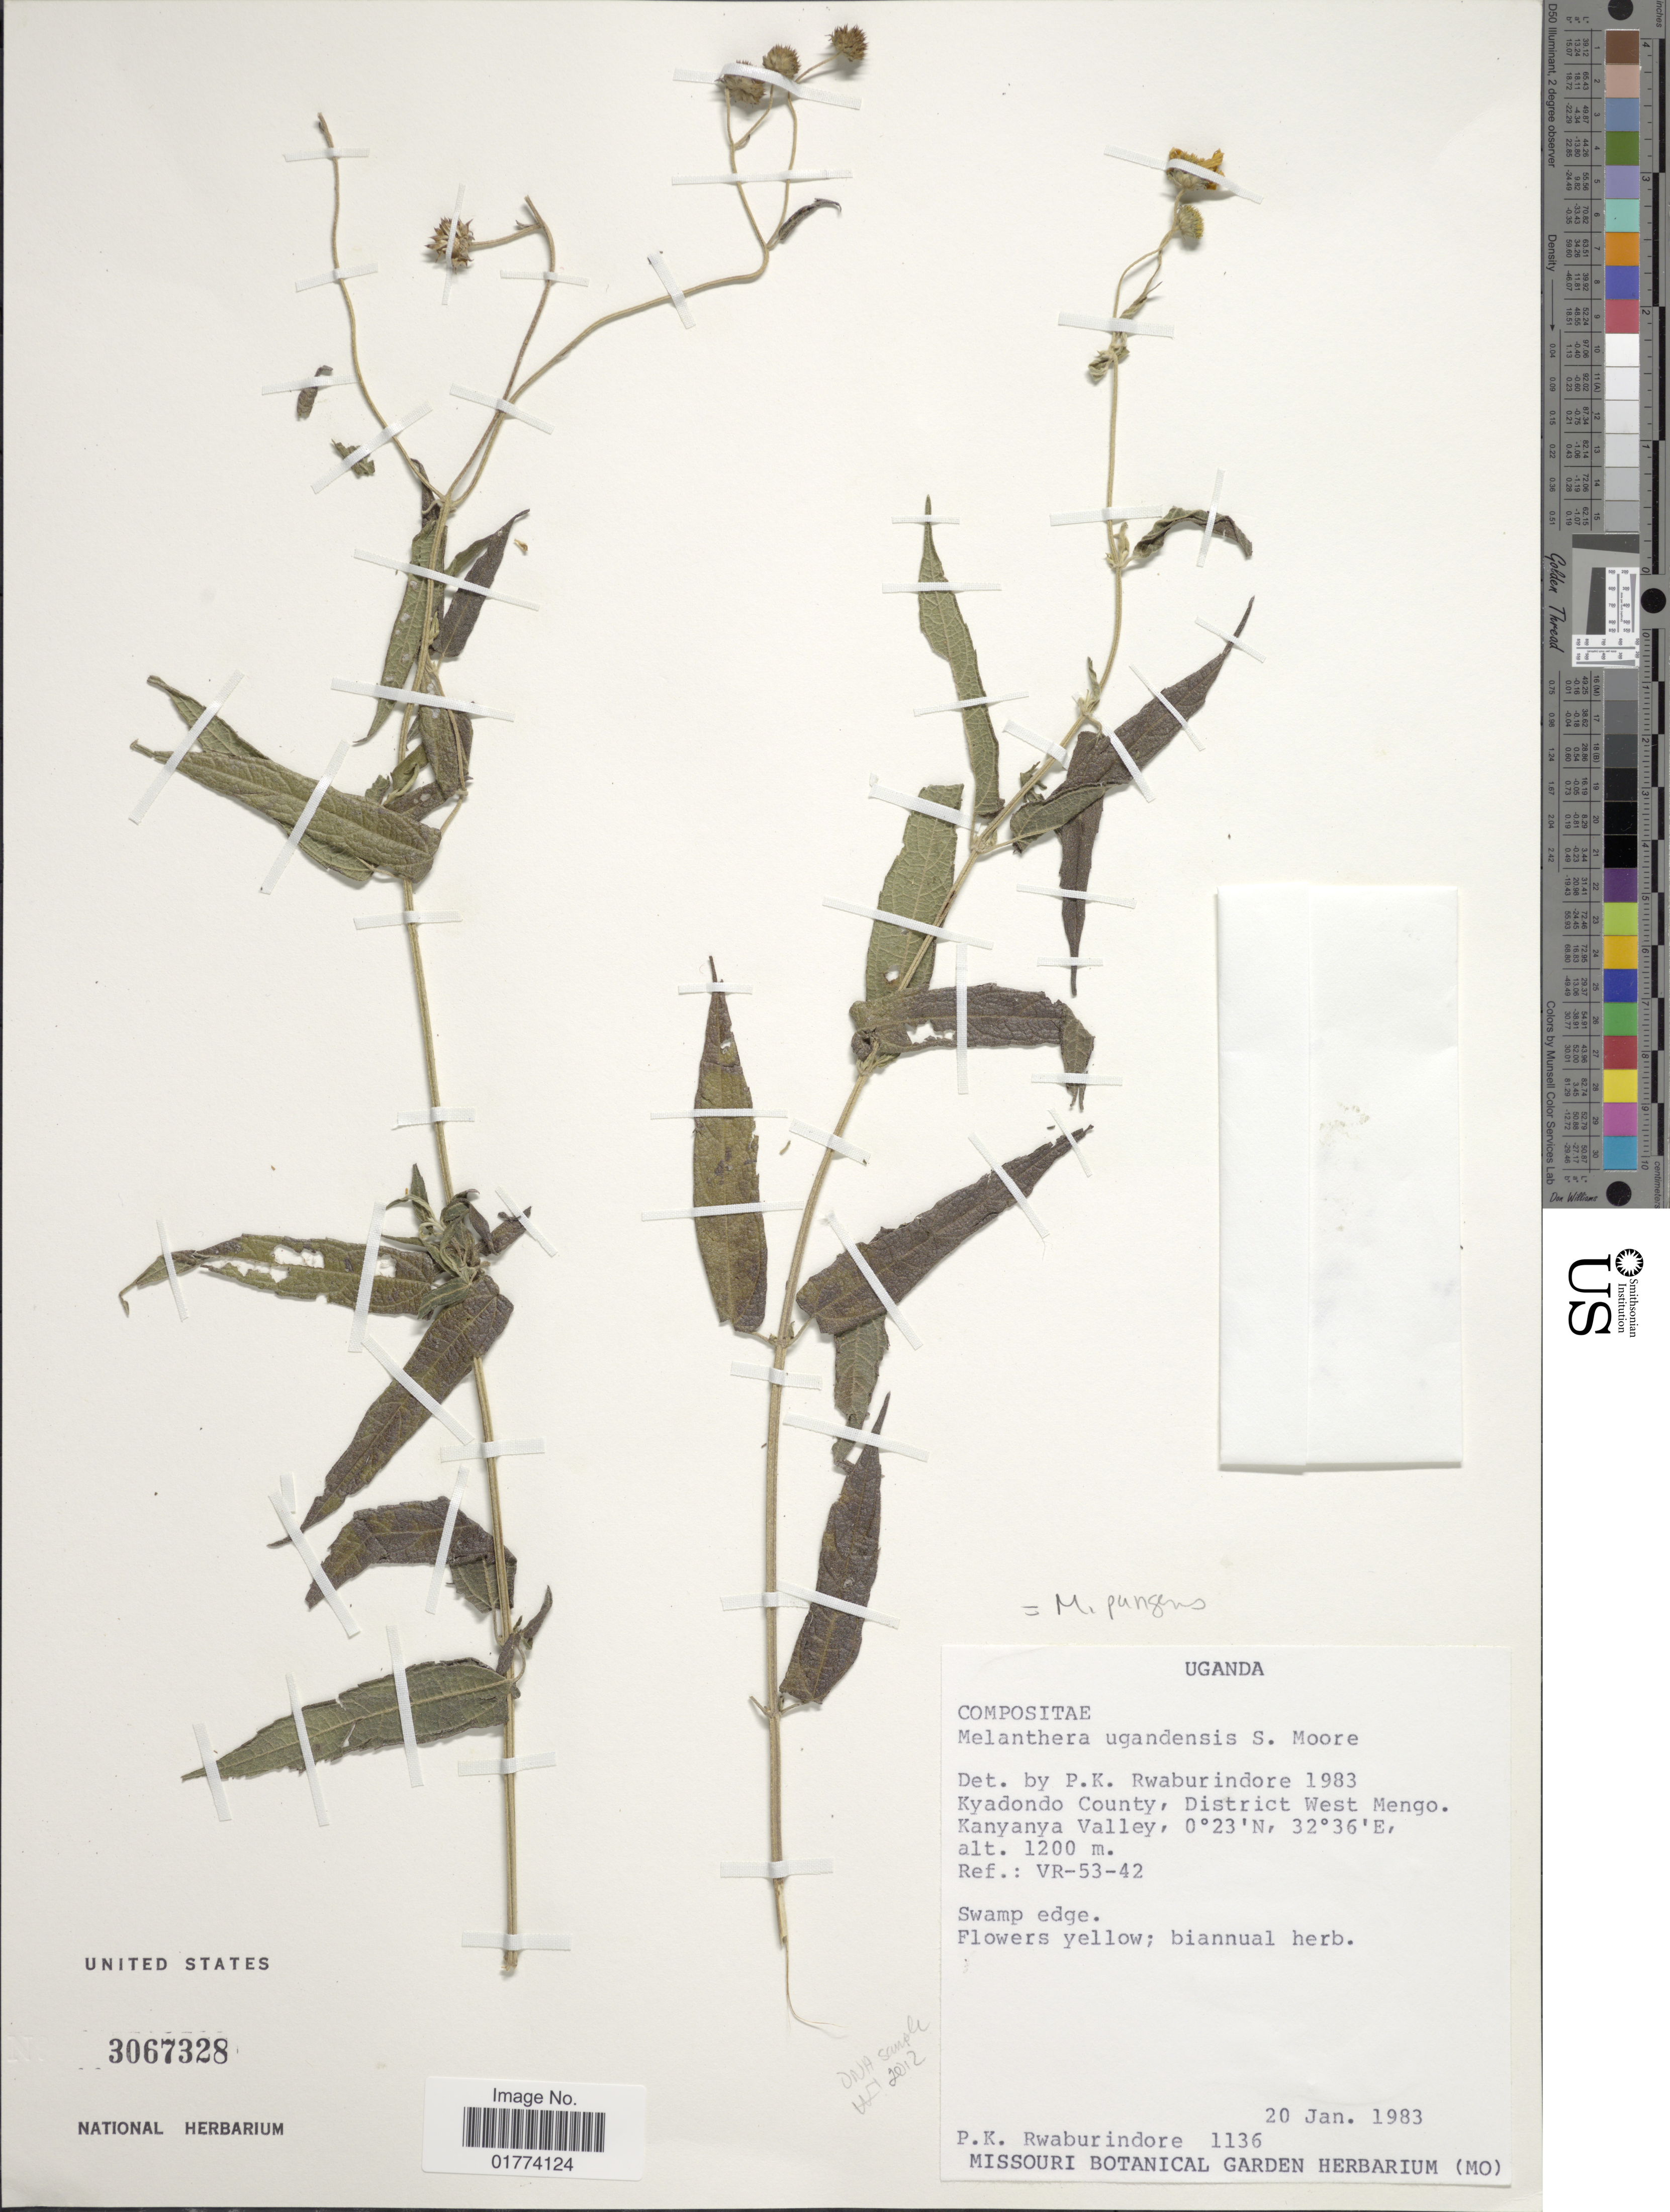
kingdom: Plantae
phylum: Tracheophyta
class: Magnoliopsida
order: Asterales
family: Asteraceae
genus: Lipotriche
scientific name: Lipotriche scandens subsp. madagascariensis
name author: (Baker) D.J.N. Hind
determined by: Alves, M.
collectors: P. Rwaburindore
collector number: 1136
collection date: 1983-01-20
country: Uganda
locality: Kyadondo County, District West Mengo, Kanyanya Valley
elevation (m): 1200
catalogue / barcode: US 3067328